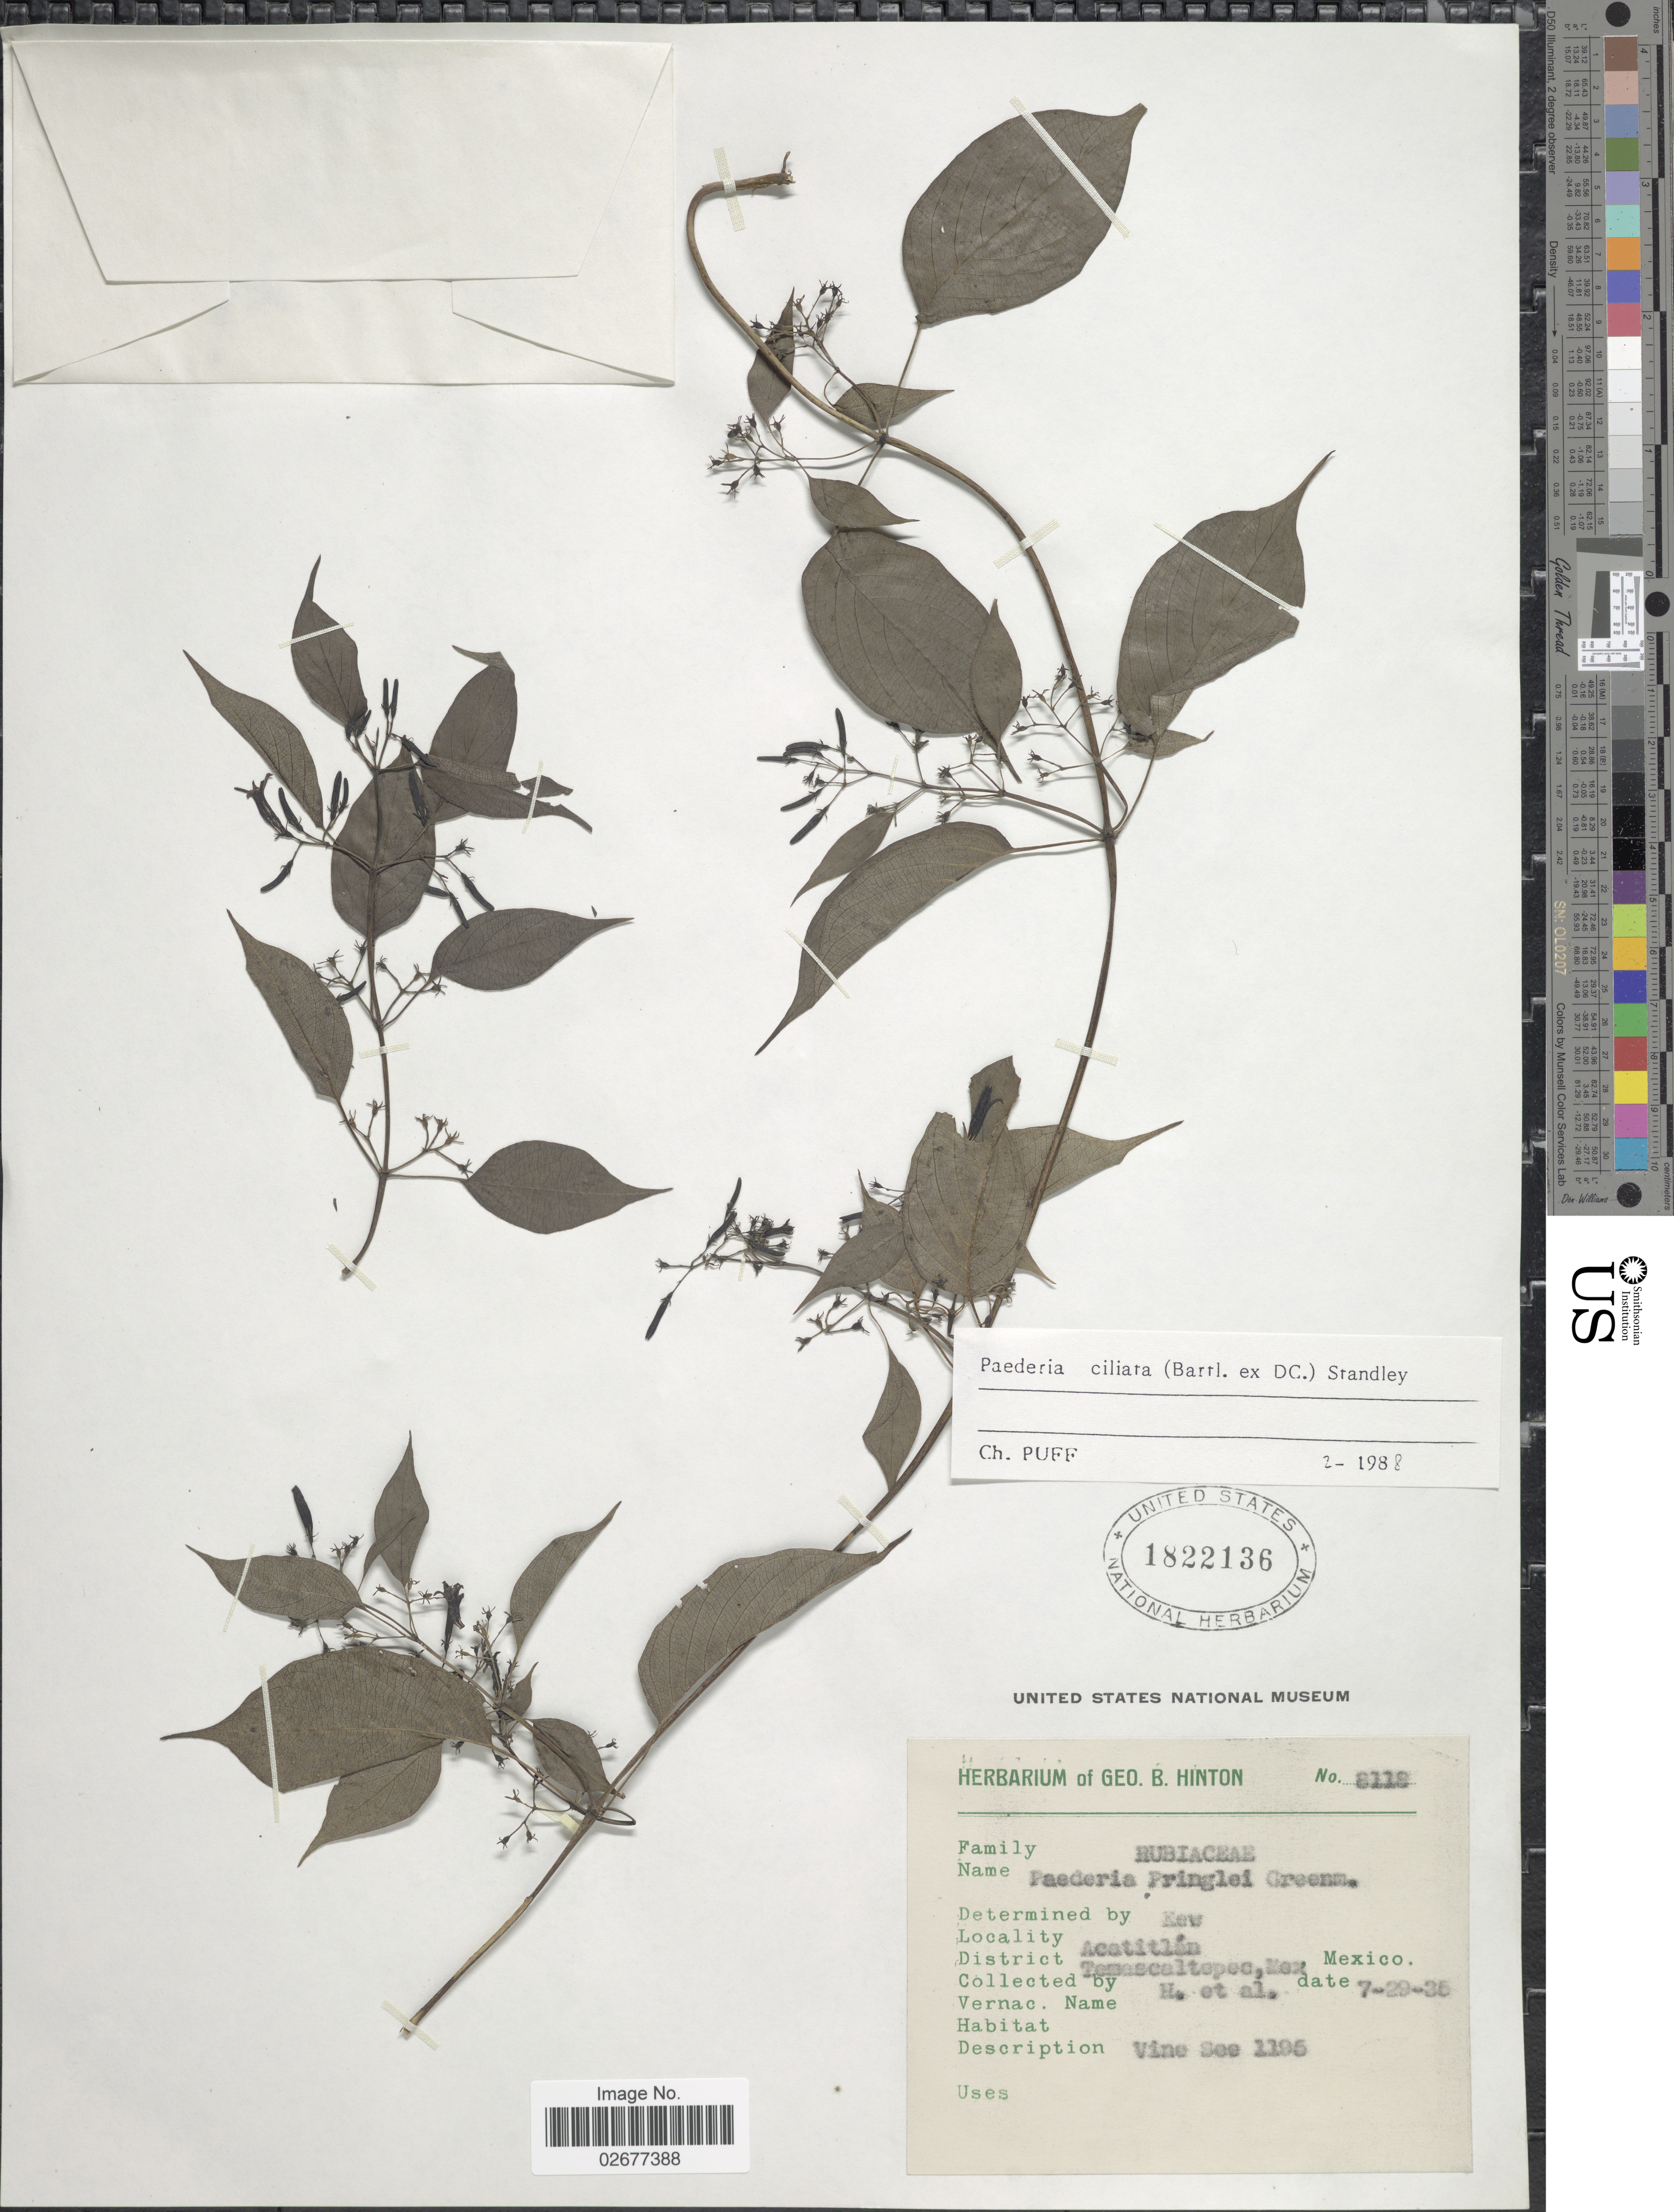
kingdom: Plantae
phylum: Tracheophyta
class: Magnoliopsida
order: Gentianales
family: Rubiaceae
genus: Paederia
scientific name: Paederia ciliata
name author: (Bartl. ex DC.) Standl.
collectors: G. B. Hinton & et al.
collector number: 8118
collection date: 1935-07-29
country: Mexico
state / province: México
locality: Acatitlan, District Temascaltepec, Mex., Mexico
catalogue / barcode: US 1822136